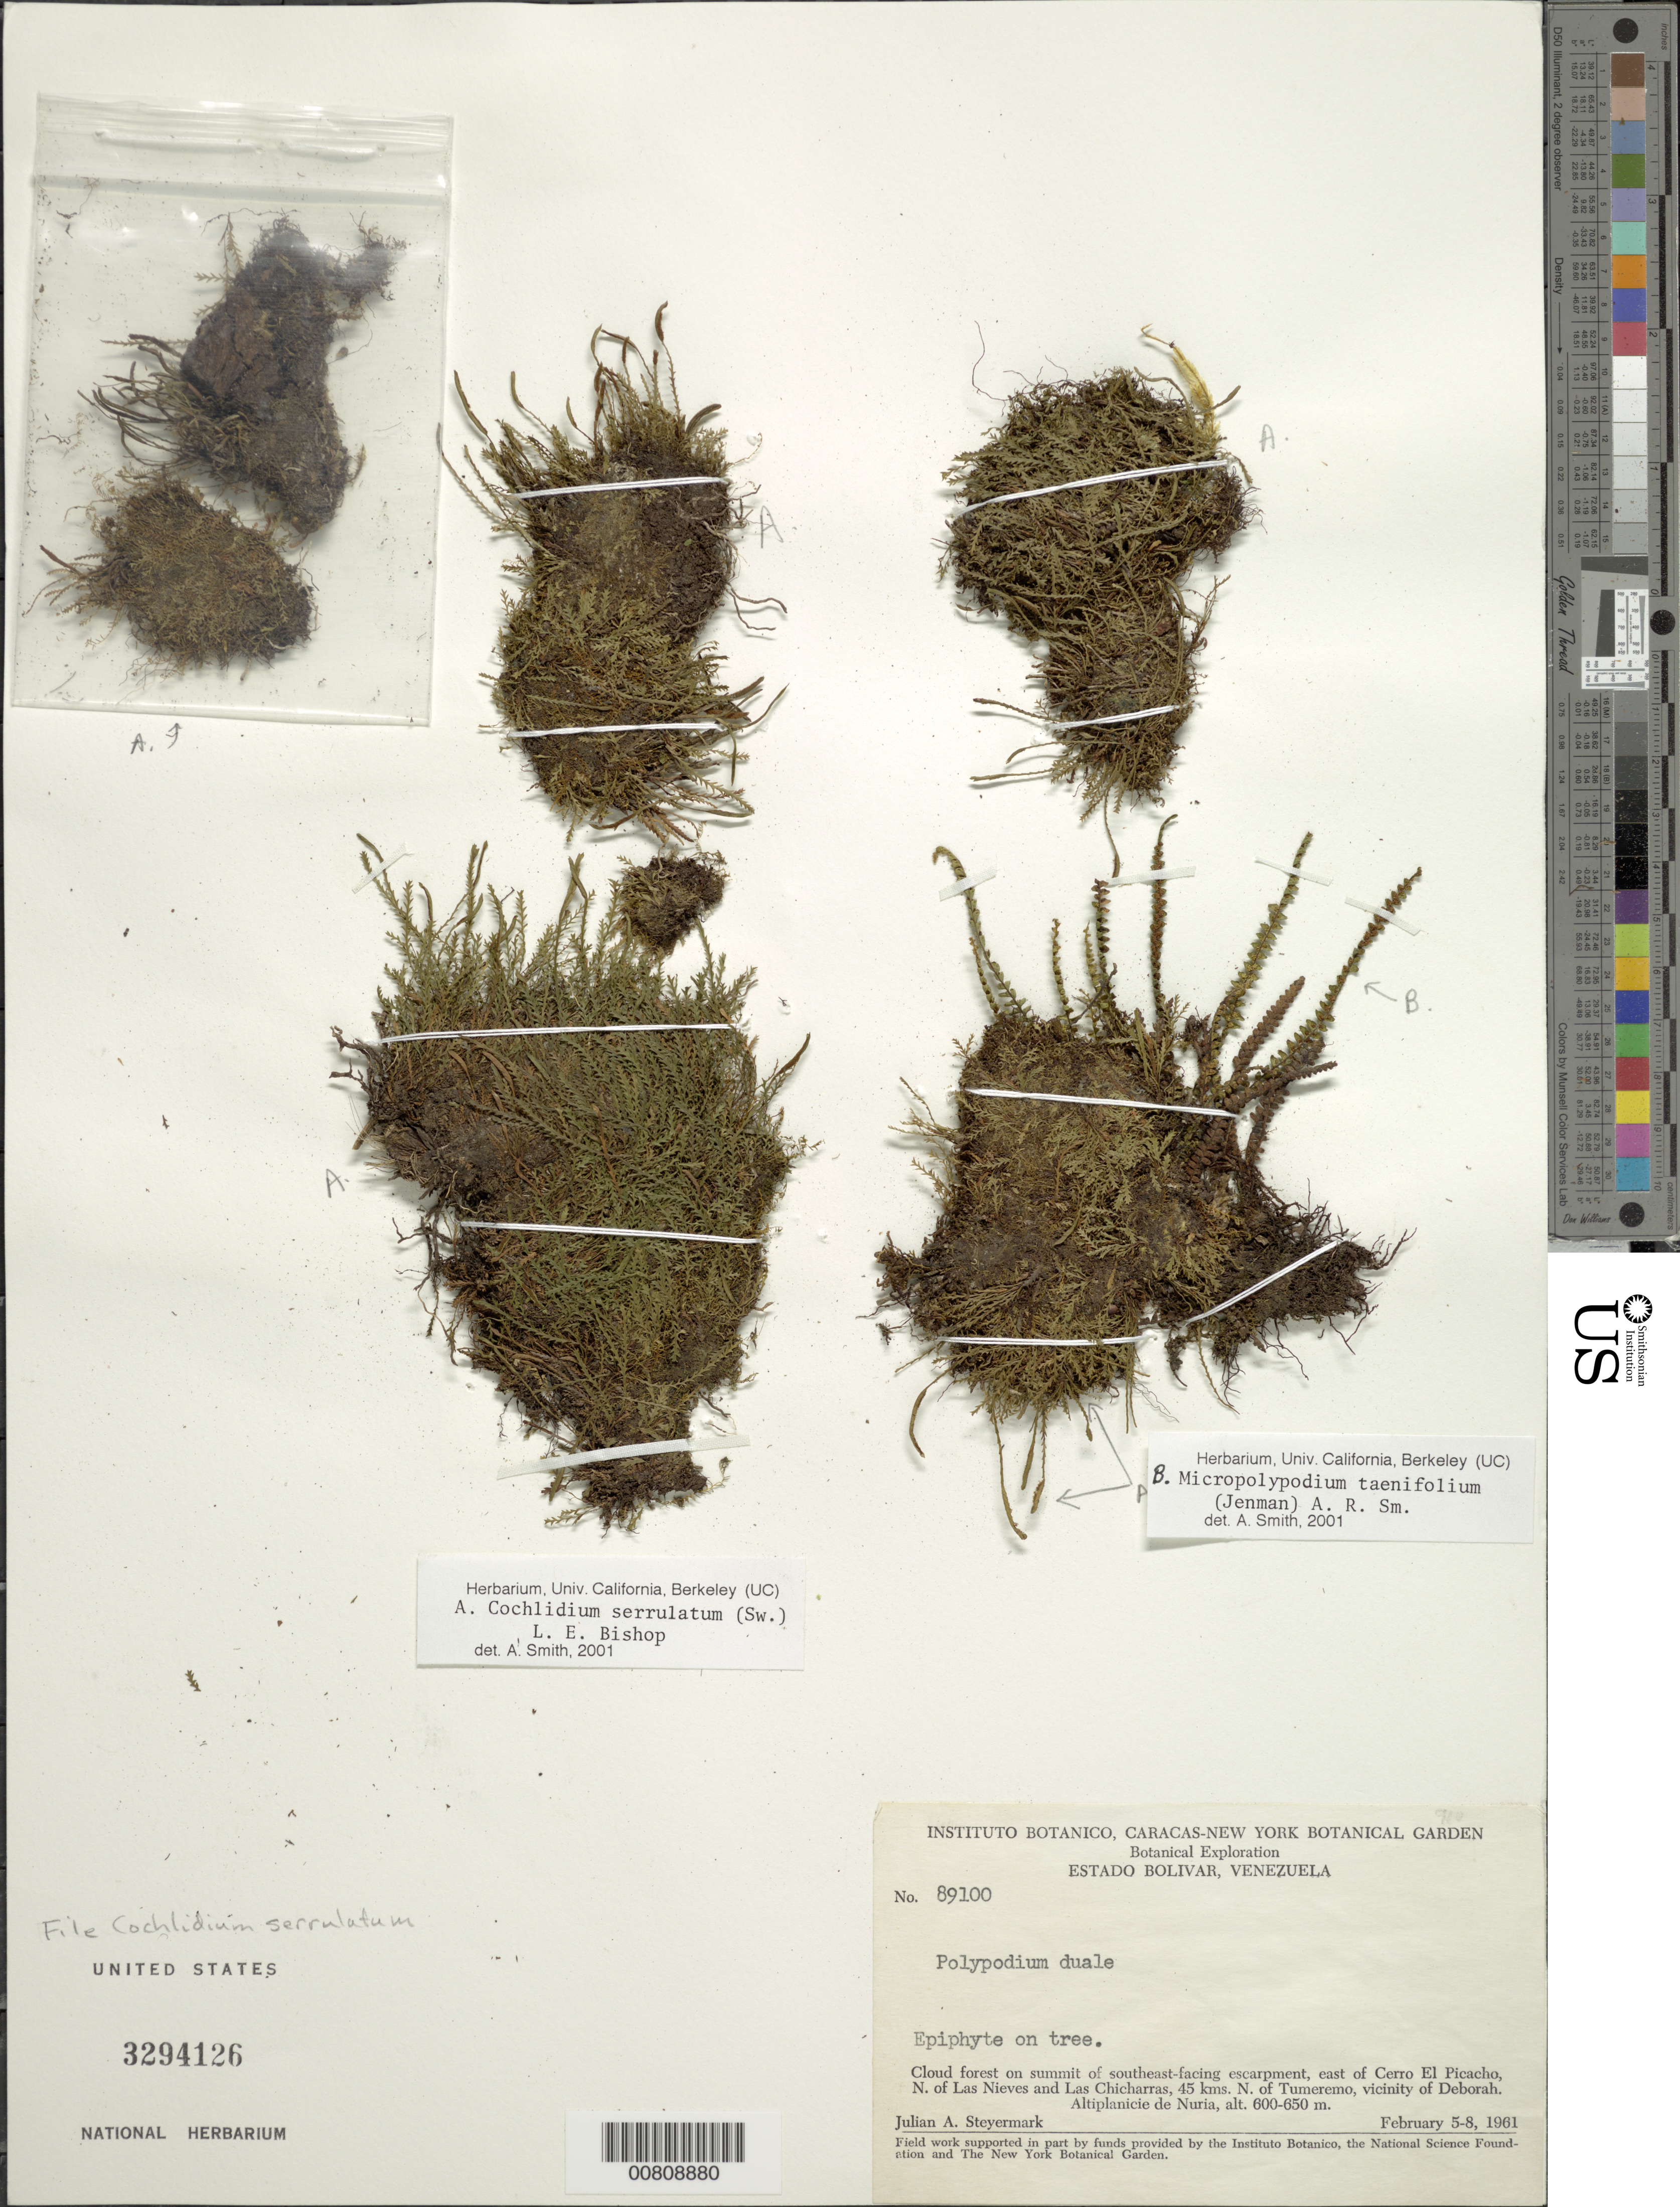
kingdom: Plantae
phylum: Tracheophyta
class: Polypodiopsida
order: Polypodiales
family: Polypodiaceae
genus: Cochlidium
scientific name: Cochlidium serrulatum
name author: (Sw.) L.E. Bishop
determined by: Smith, Alan R., (UC)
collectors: J. Steyermark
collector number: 89100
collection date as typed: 5-Feb-61 to 8-Feb-61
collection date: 1961-02-05/1961-02-08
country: Venezuela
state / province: Bolívar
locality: Cerro El Picacho, N of Las Nieves & Las Chicharras, 45 km N of Tumeremo, vic of Deborah, Altiplanicie de Nuria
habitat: Cloud forest on summit of SE facing escarpment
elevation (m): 600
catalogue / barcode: US 3294126